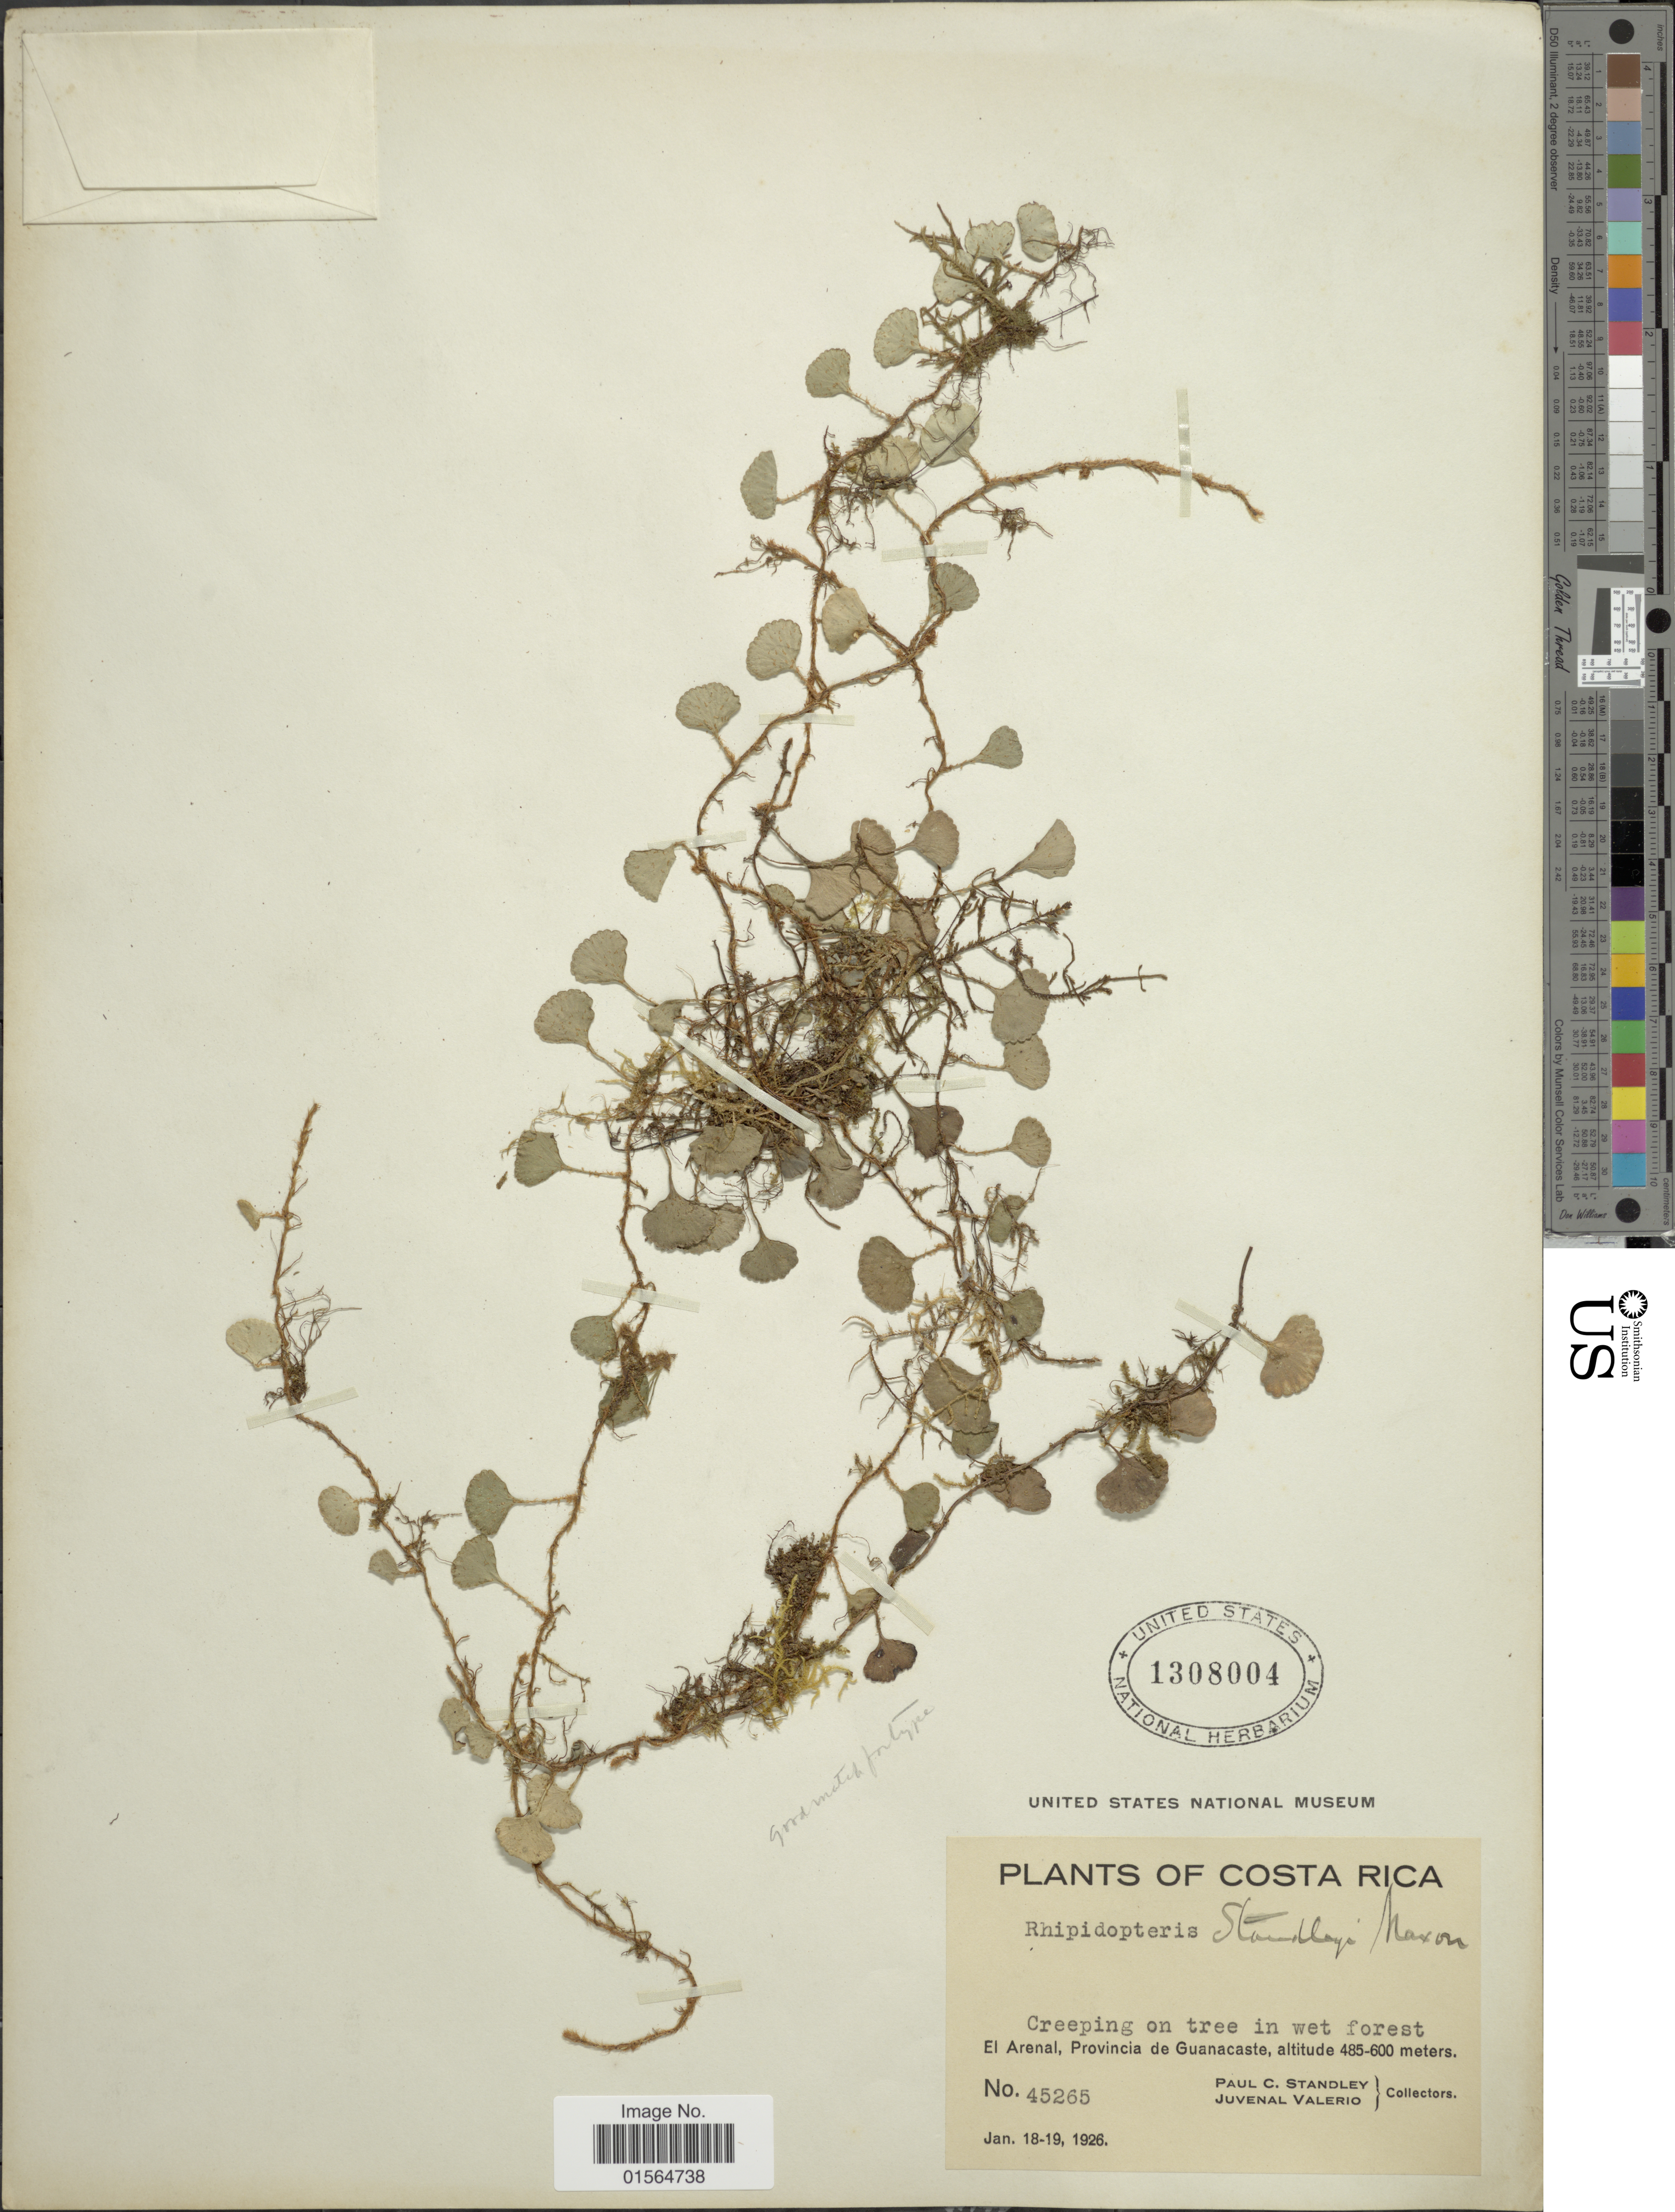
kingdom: Plantae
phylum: Tracheophyta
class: Polypodiopsida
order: Polypodiales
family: Dryopteridaceae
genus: Elaphoglossum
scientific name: Elaphoglossum peltatum f. standleyi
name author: (Maxon) Mickel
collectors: P. C. Standley & J. Valerio R.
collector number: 45265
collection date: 1926-01-18/1926-01-19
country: Costa Rica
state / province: Guanacaste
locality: El Arenal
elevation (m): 485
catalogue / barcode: US 1308004